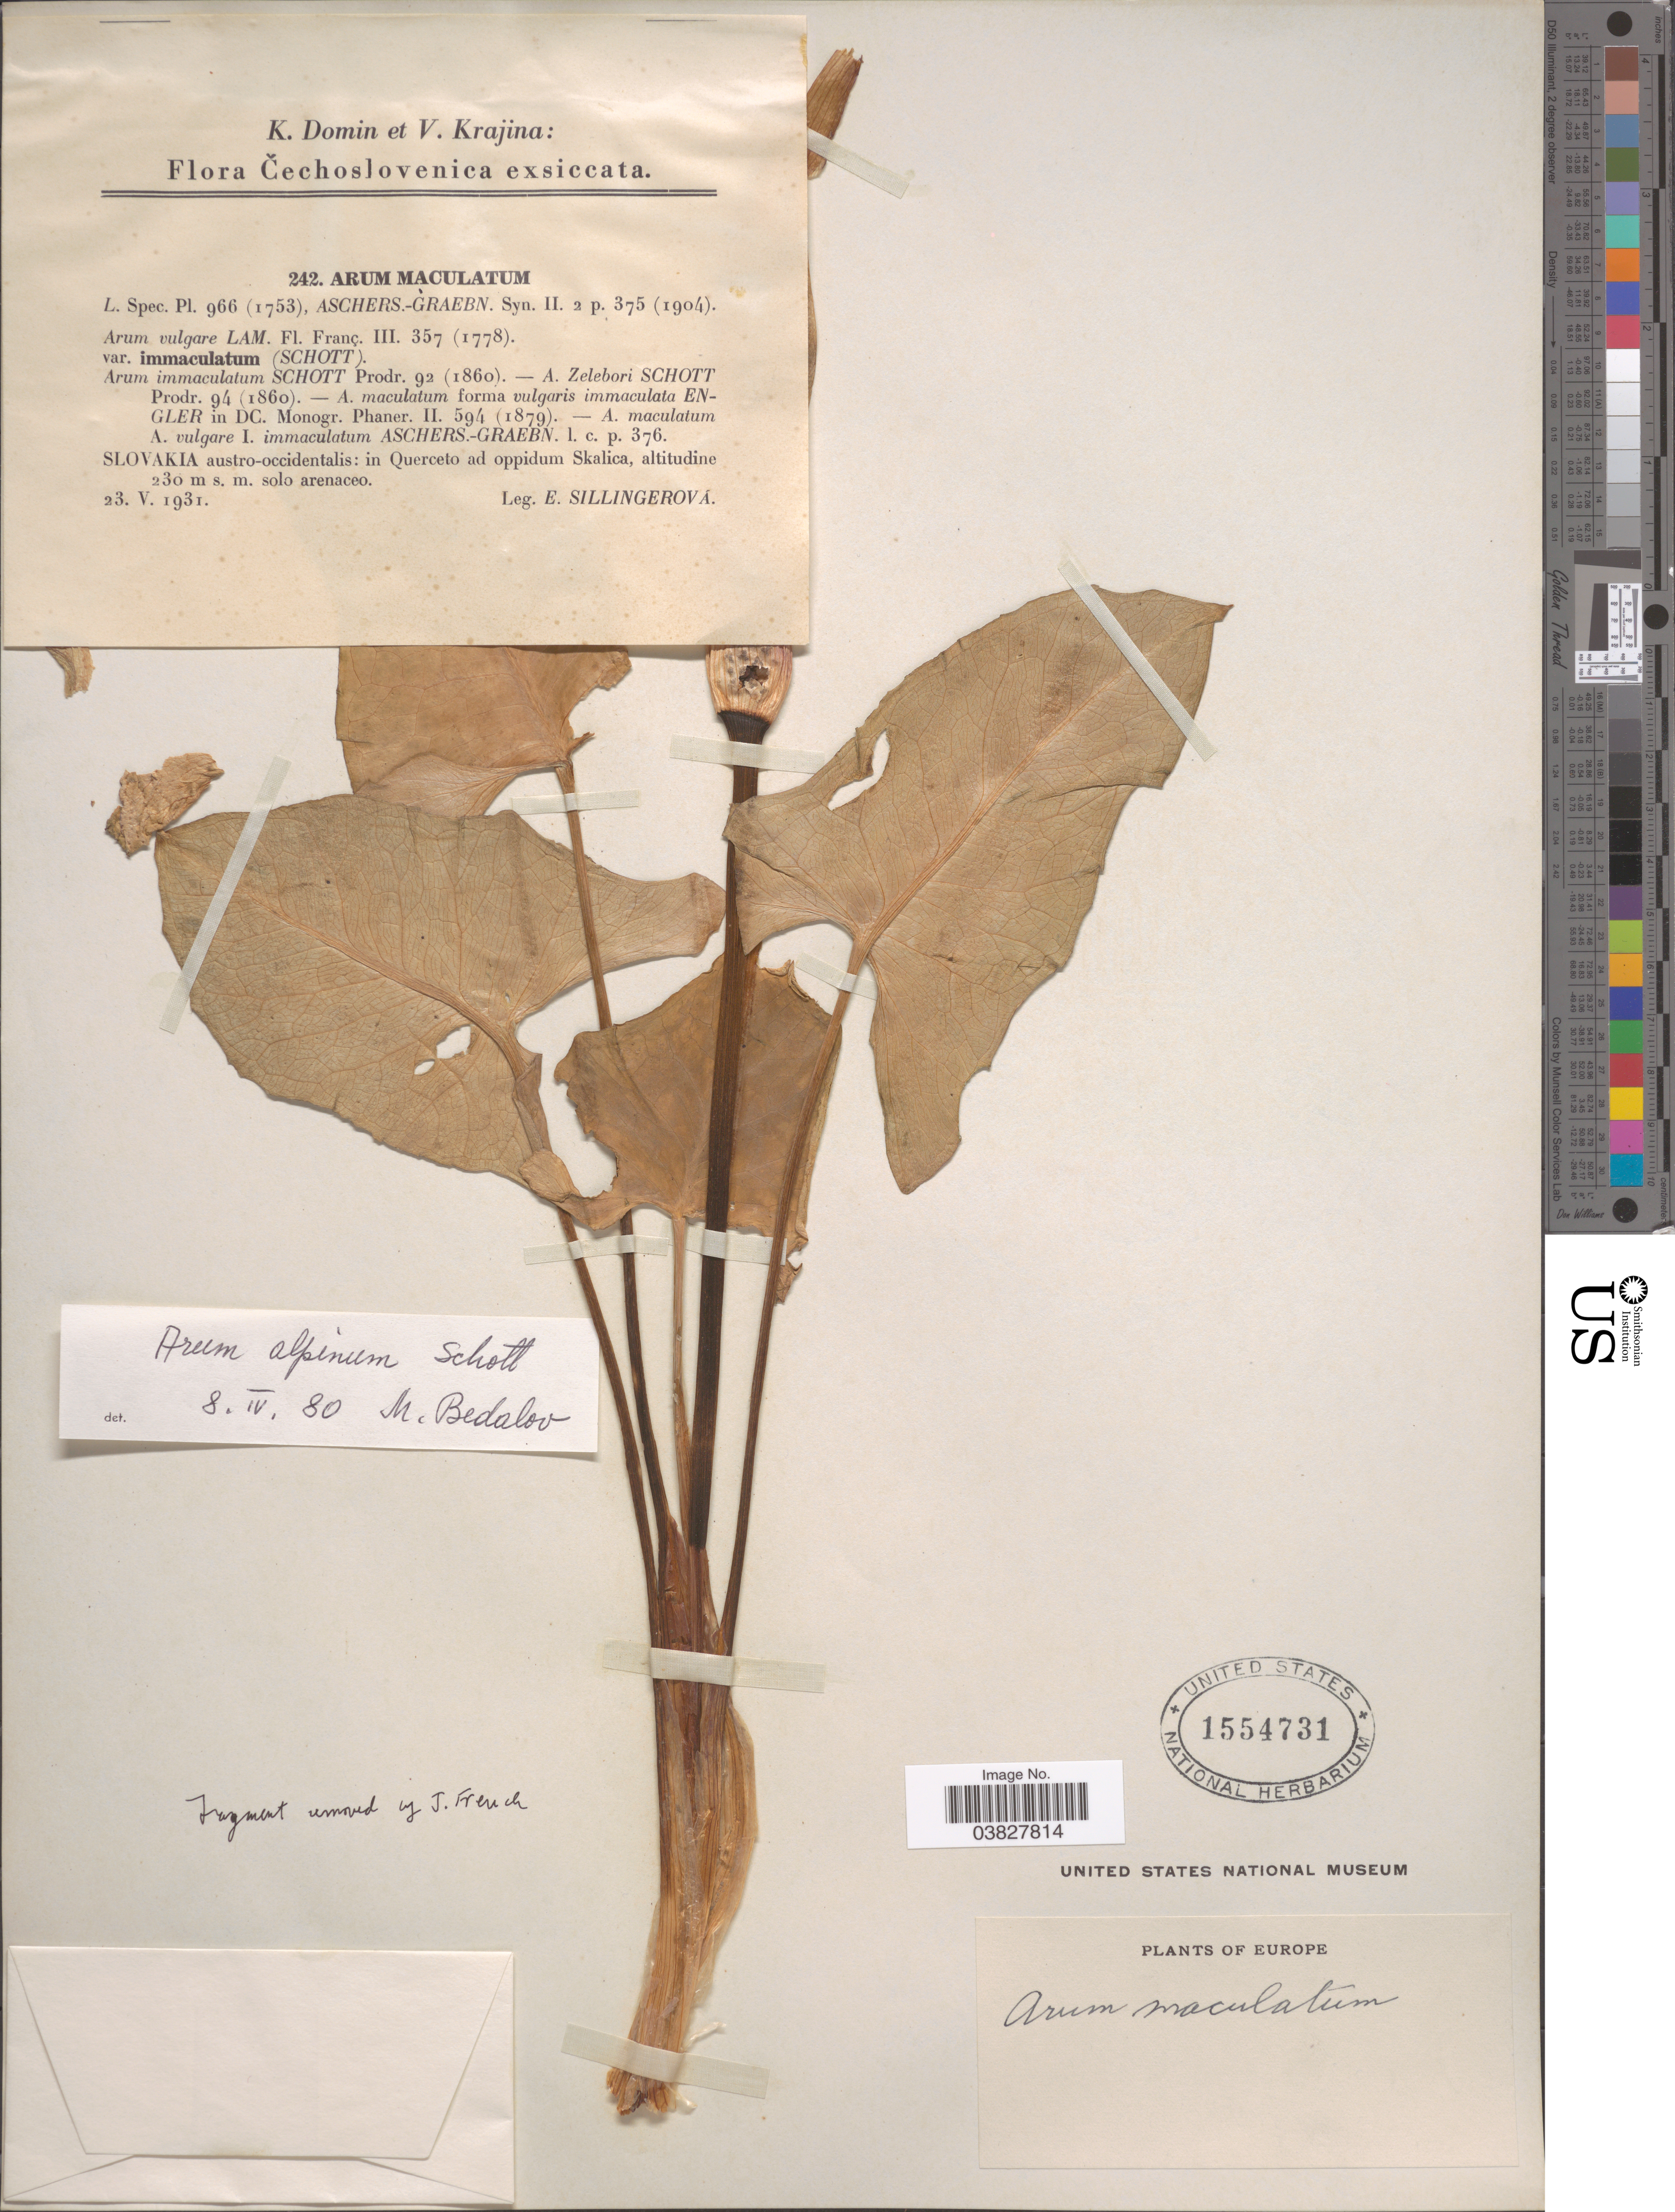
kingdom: Plantae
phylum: Tracheophyta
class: Liliopsida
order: Alismatales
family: Araceae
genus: Arum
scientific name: Arum alpinum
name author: Schott & Kotschy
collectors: E. Sillingerová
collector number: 242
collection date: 1931-05-23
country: Slovakia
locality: Čechoslovenica. Slovakia austro-occidentalis: in Querceto ad oppidum Skalica.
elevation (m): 230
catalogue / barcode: US 1554731